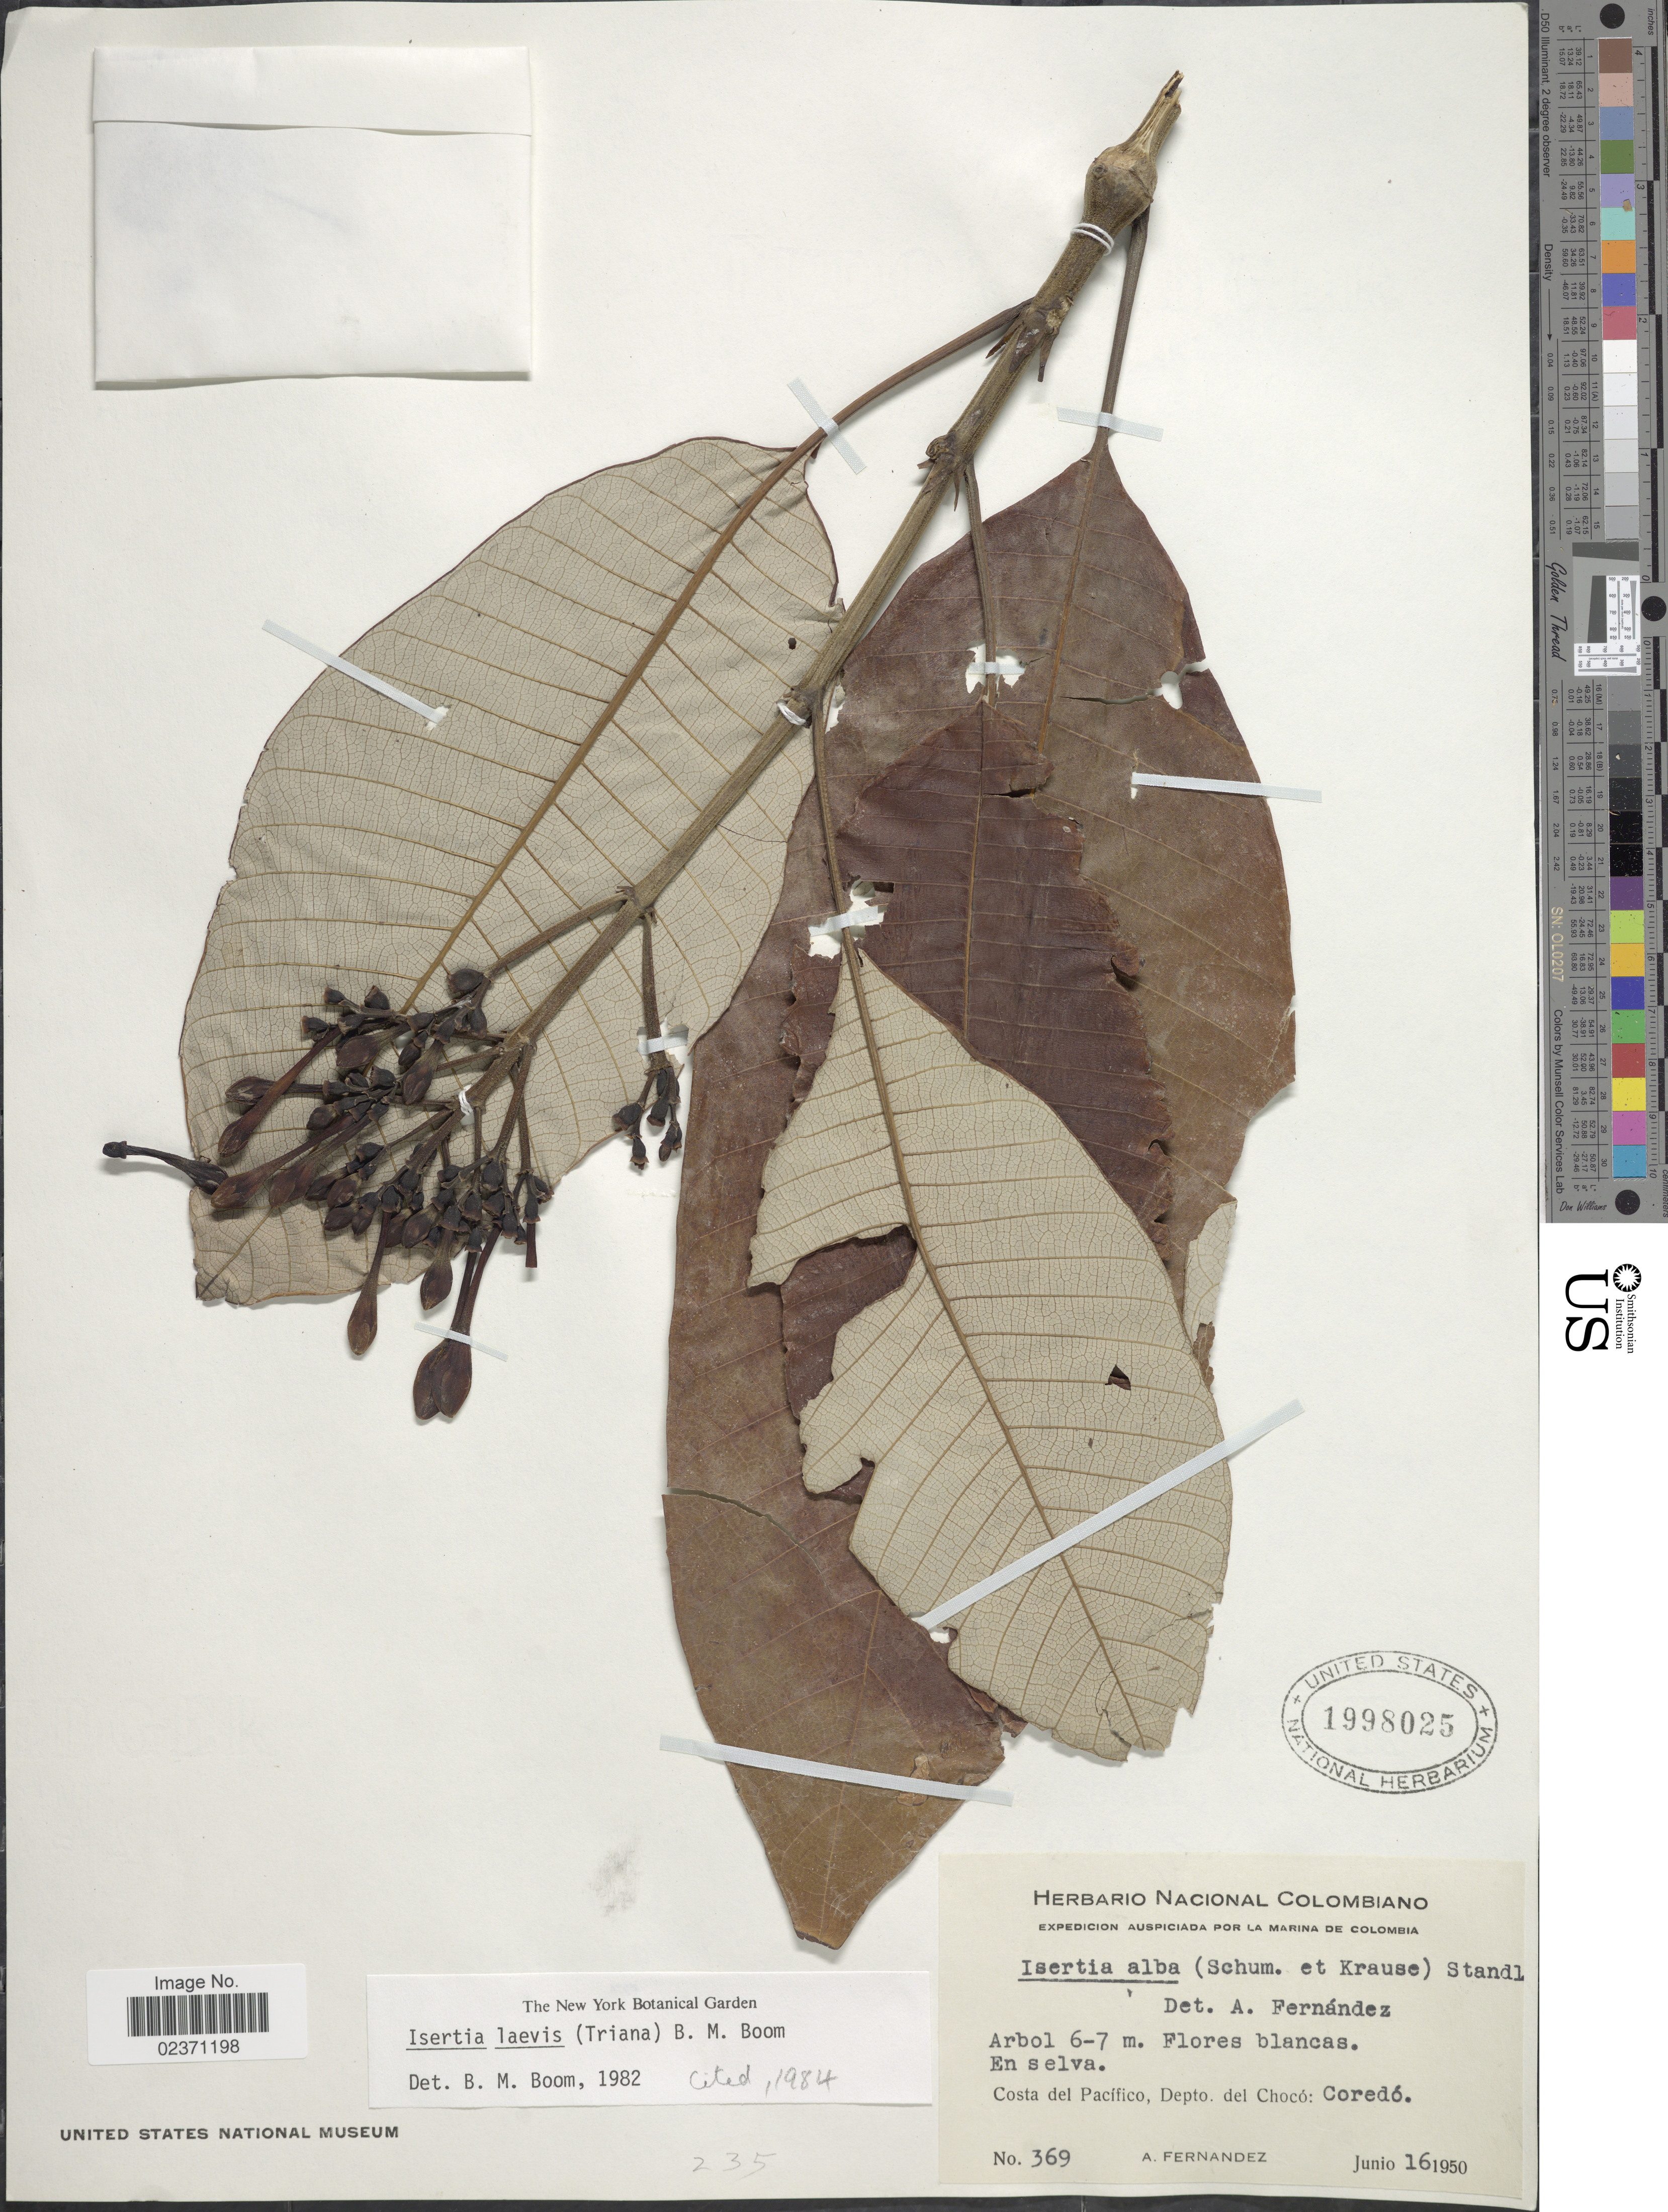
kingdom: Plantae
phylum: Tracheophyta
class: Magnoliopsida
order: Gentianales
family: Rubiaceae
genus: Isertia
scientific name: Isertia laevis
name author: (Triana) B.M. Boom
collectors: A. Fernandez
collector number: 369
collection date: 1950-06-16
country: Colombia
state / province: Chocó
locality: Costa del Pacifico, Depto. del Choco: Coredo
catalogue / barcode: US 1998025